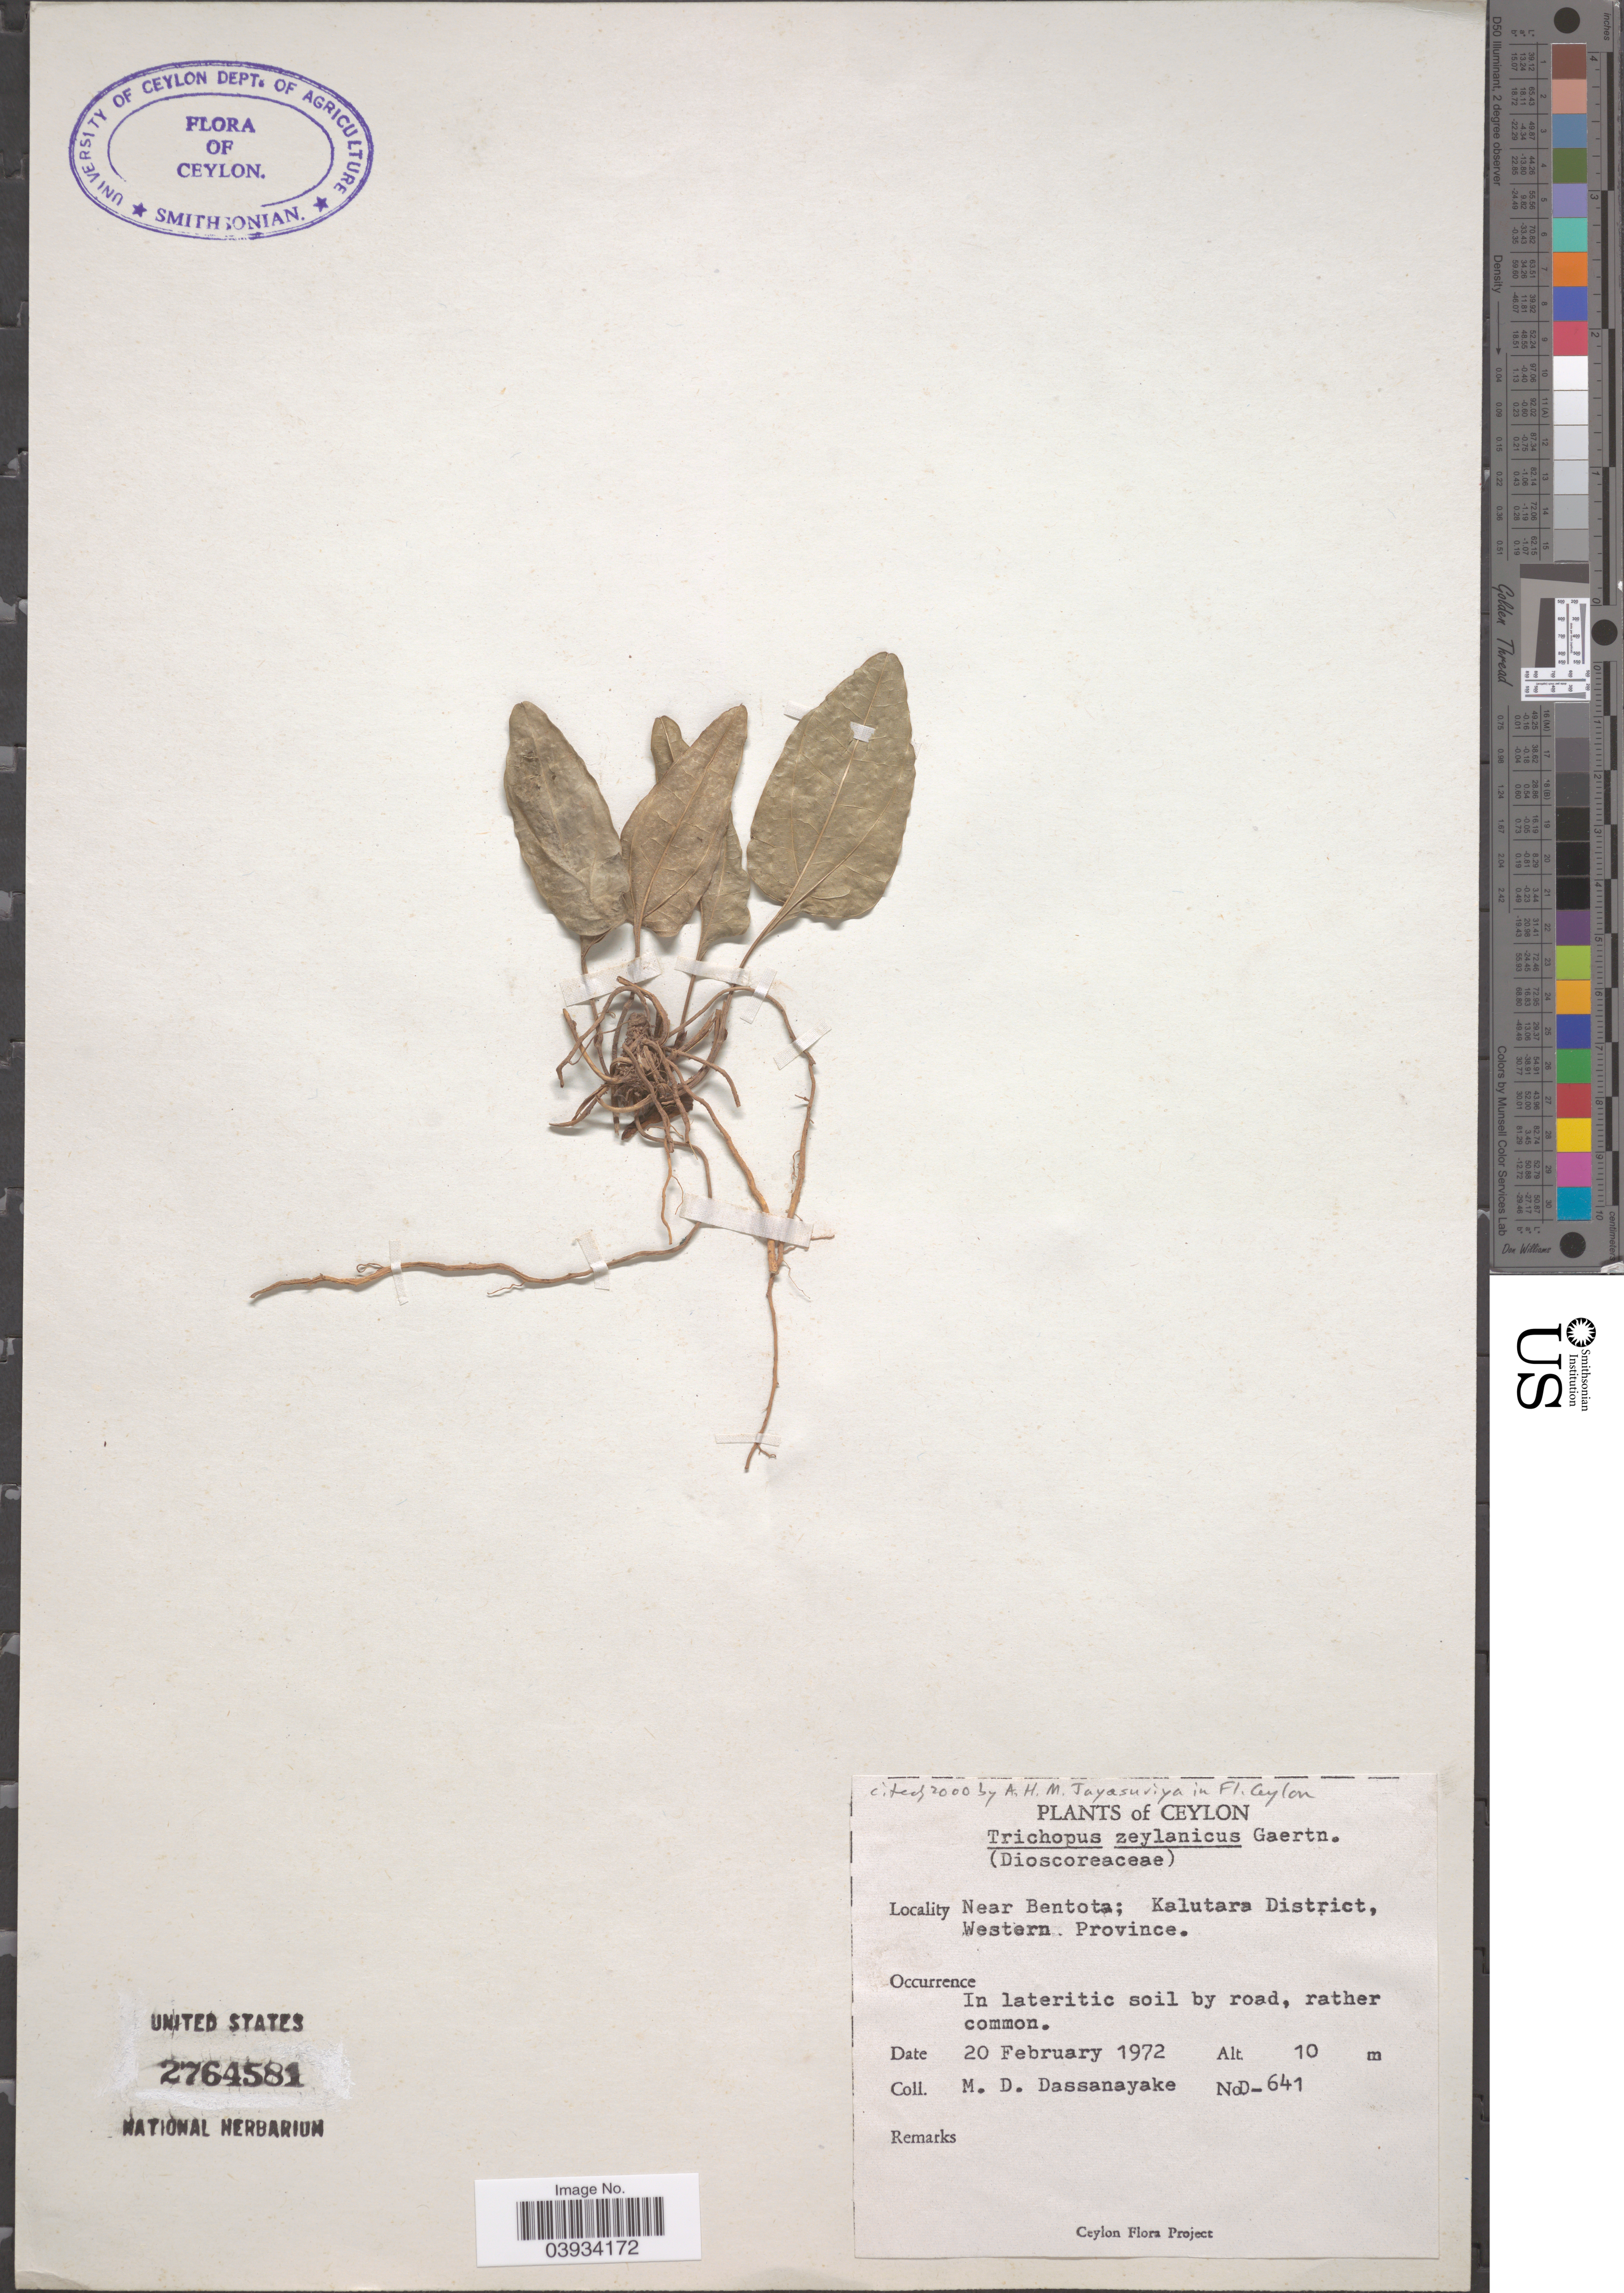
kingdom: Plantae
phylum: Tracheophyta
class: Liliopsida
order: Dioscoreales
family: Dioscoreaceae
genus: Trichopus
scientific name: Trichopus zeylanicus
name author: Gaertn.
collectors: M. D. Dassanayake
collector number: D-641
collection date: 1972-02-20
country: Sri Lanka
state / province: Western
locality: Ceylon. Near Bentota: Kalutara District.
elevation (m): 10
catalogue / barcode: US 2764581